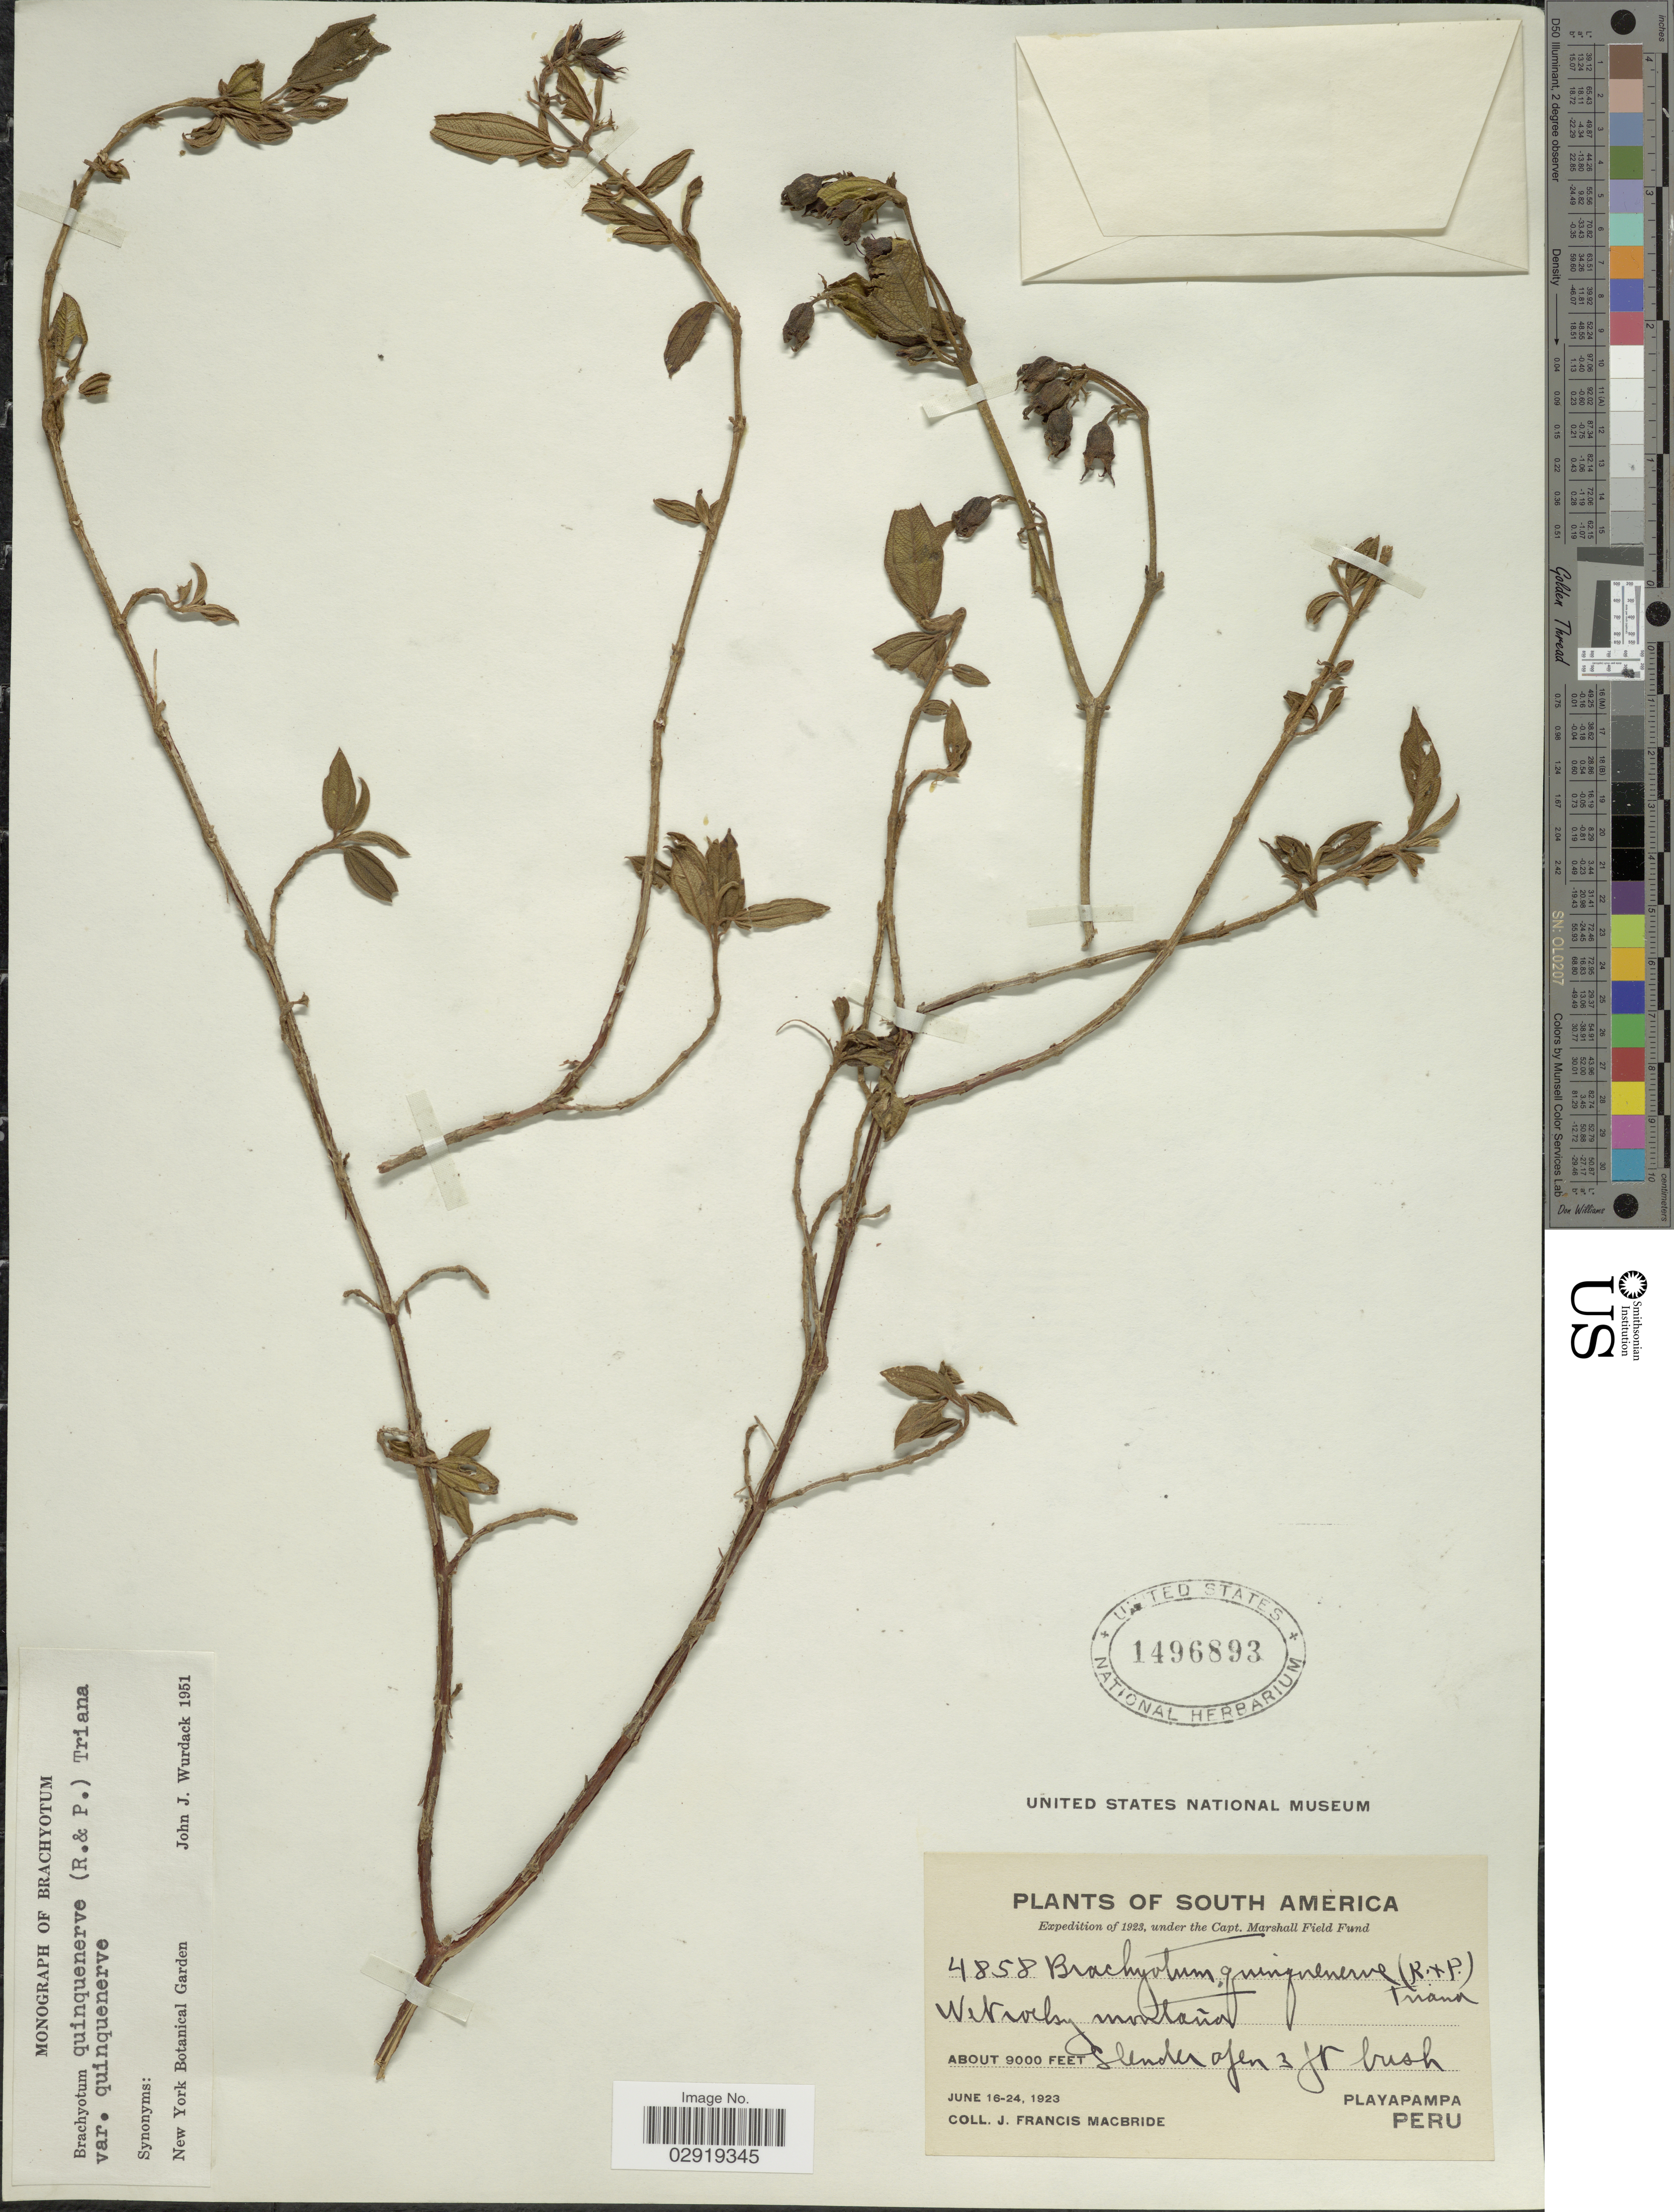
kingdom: Plantae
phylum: Tracheophyta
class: Magnoliopsida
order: Myrtales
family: Melastomataceae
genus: Brachyotum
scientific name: Brachyotum quinquenerve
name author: (Ruiz & Pav.) Triana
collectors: J. F. Macbride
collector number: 4858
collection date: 1923-06-16/1923-06-24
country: Peru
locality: Playapampa.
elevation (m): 2743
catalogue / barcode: US 1496893